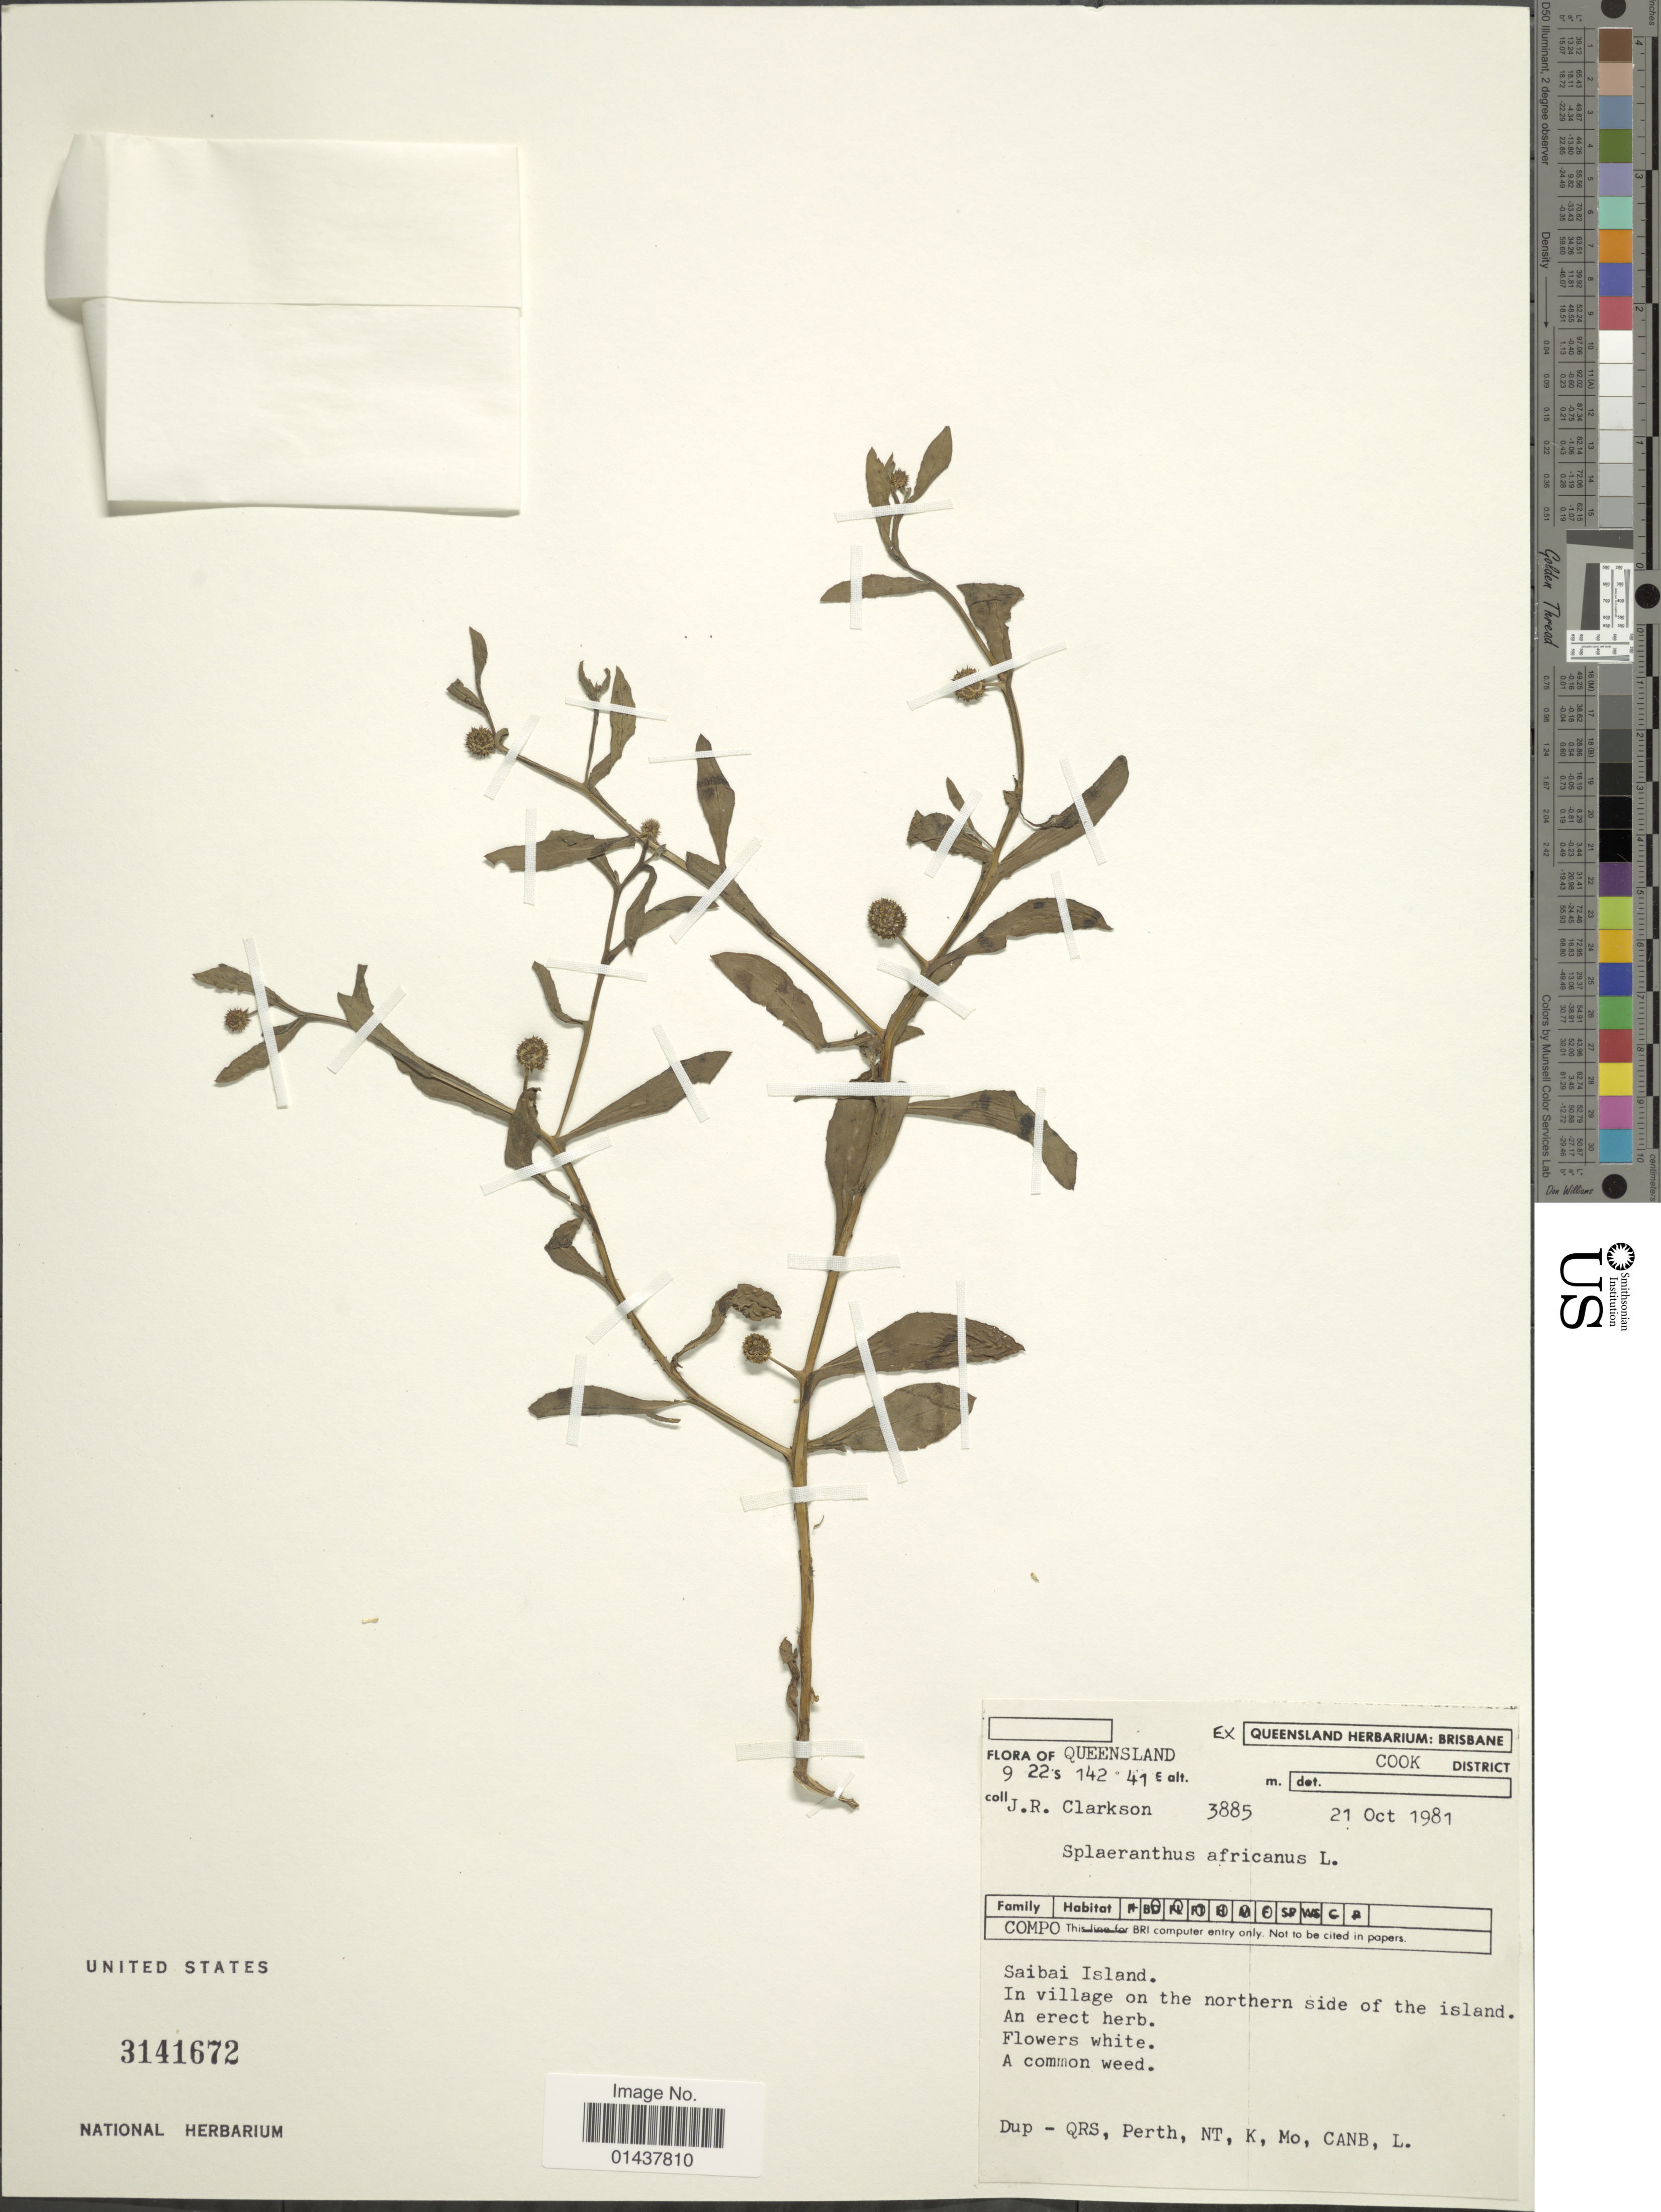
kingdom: Plantae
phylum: Tracheophyta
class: Magnoliopsida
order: Asterales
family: Asteraceae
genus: Sphaeranthus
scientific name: Sphaeranthus africanus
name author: L.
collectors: J. Clarkson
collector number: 3885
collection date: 1981-10-21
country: Australia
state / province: Queensland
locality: Cook District, Saibai Island, In village on the northern side of the island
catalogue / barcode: US 3141672